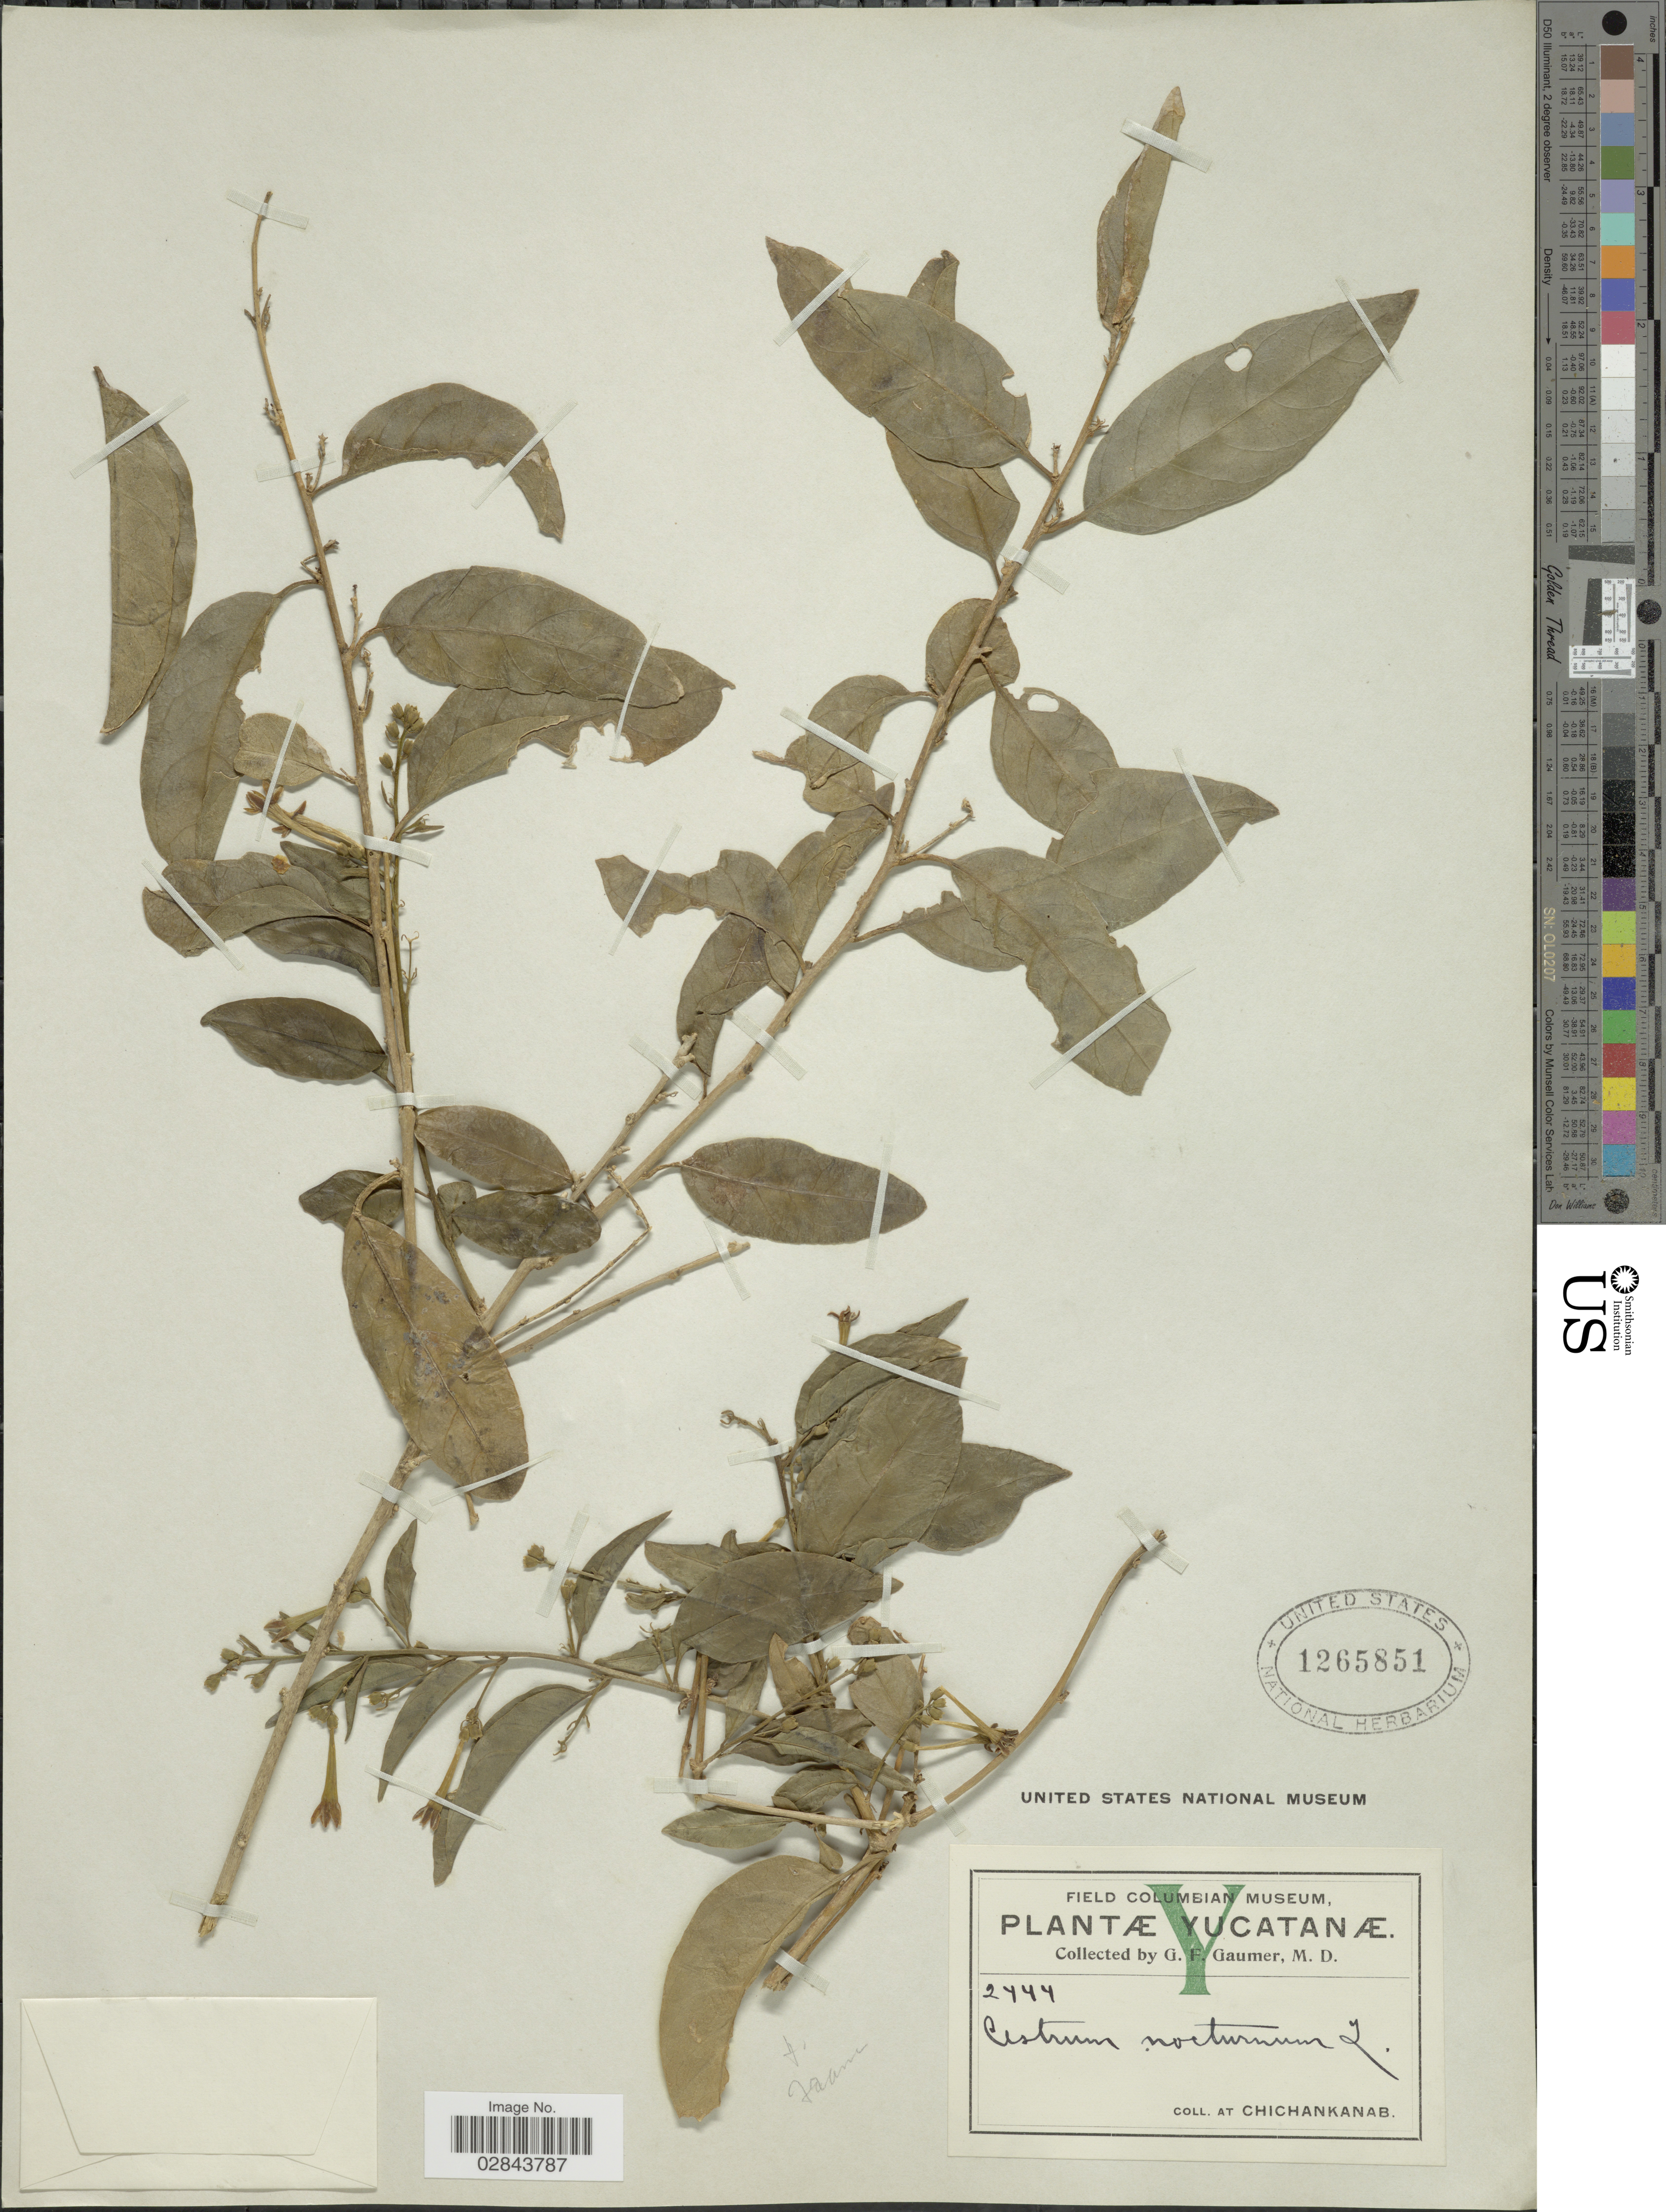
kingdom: Plantae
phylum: Tracheophyta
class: Magnoliopsida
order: Solanales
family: Solanaceae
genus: Cestrum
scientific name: Cestrum nocturnum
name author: L.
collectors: G. F. Gaumer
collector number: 2444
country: Mexico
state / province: Yucatán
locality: At Chichankanab.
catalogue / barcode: US 1265851